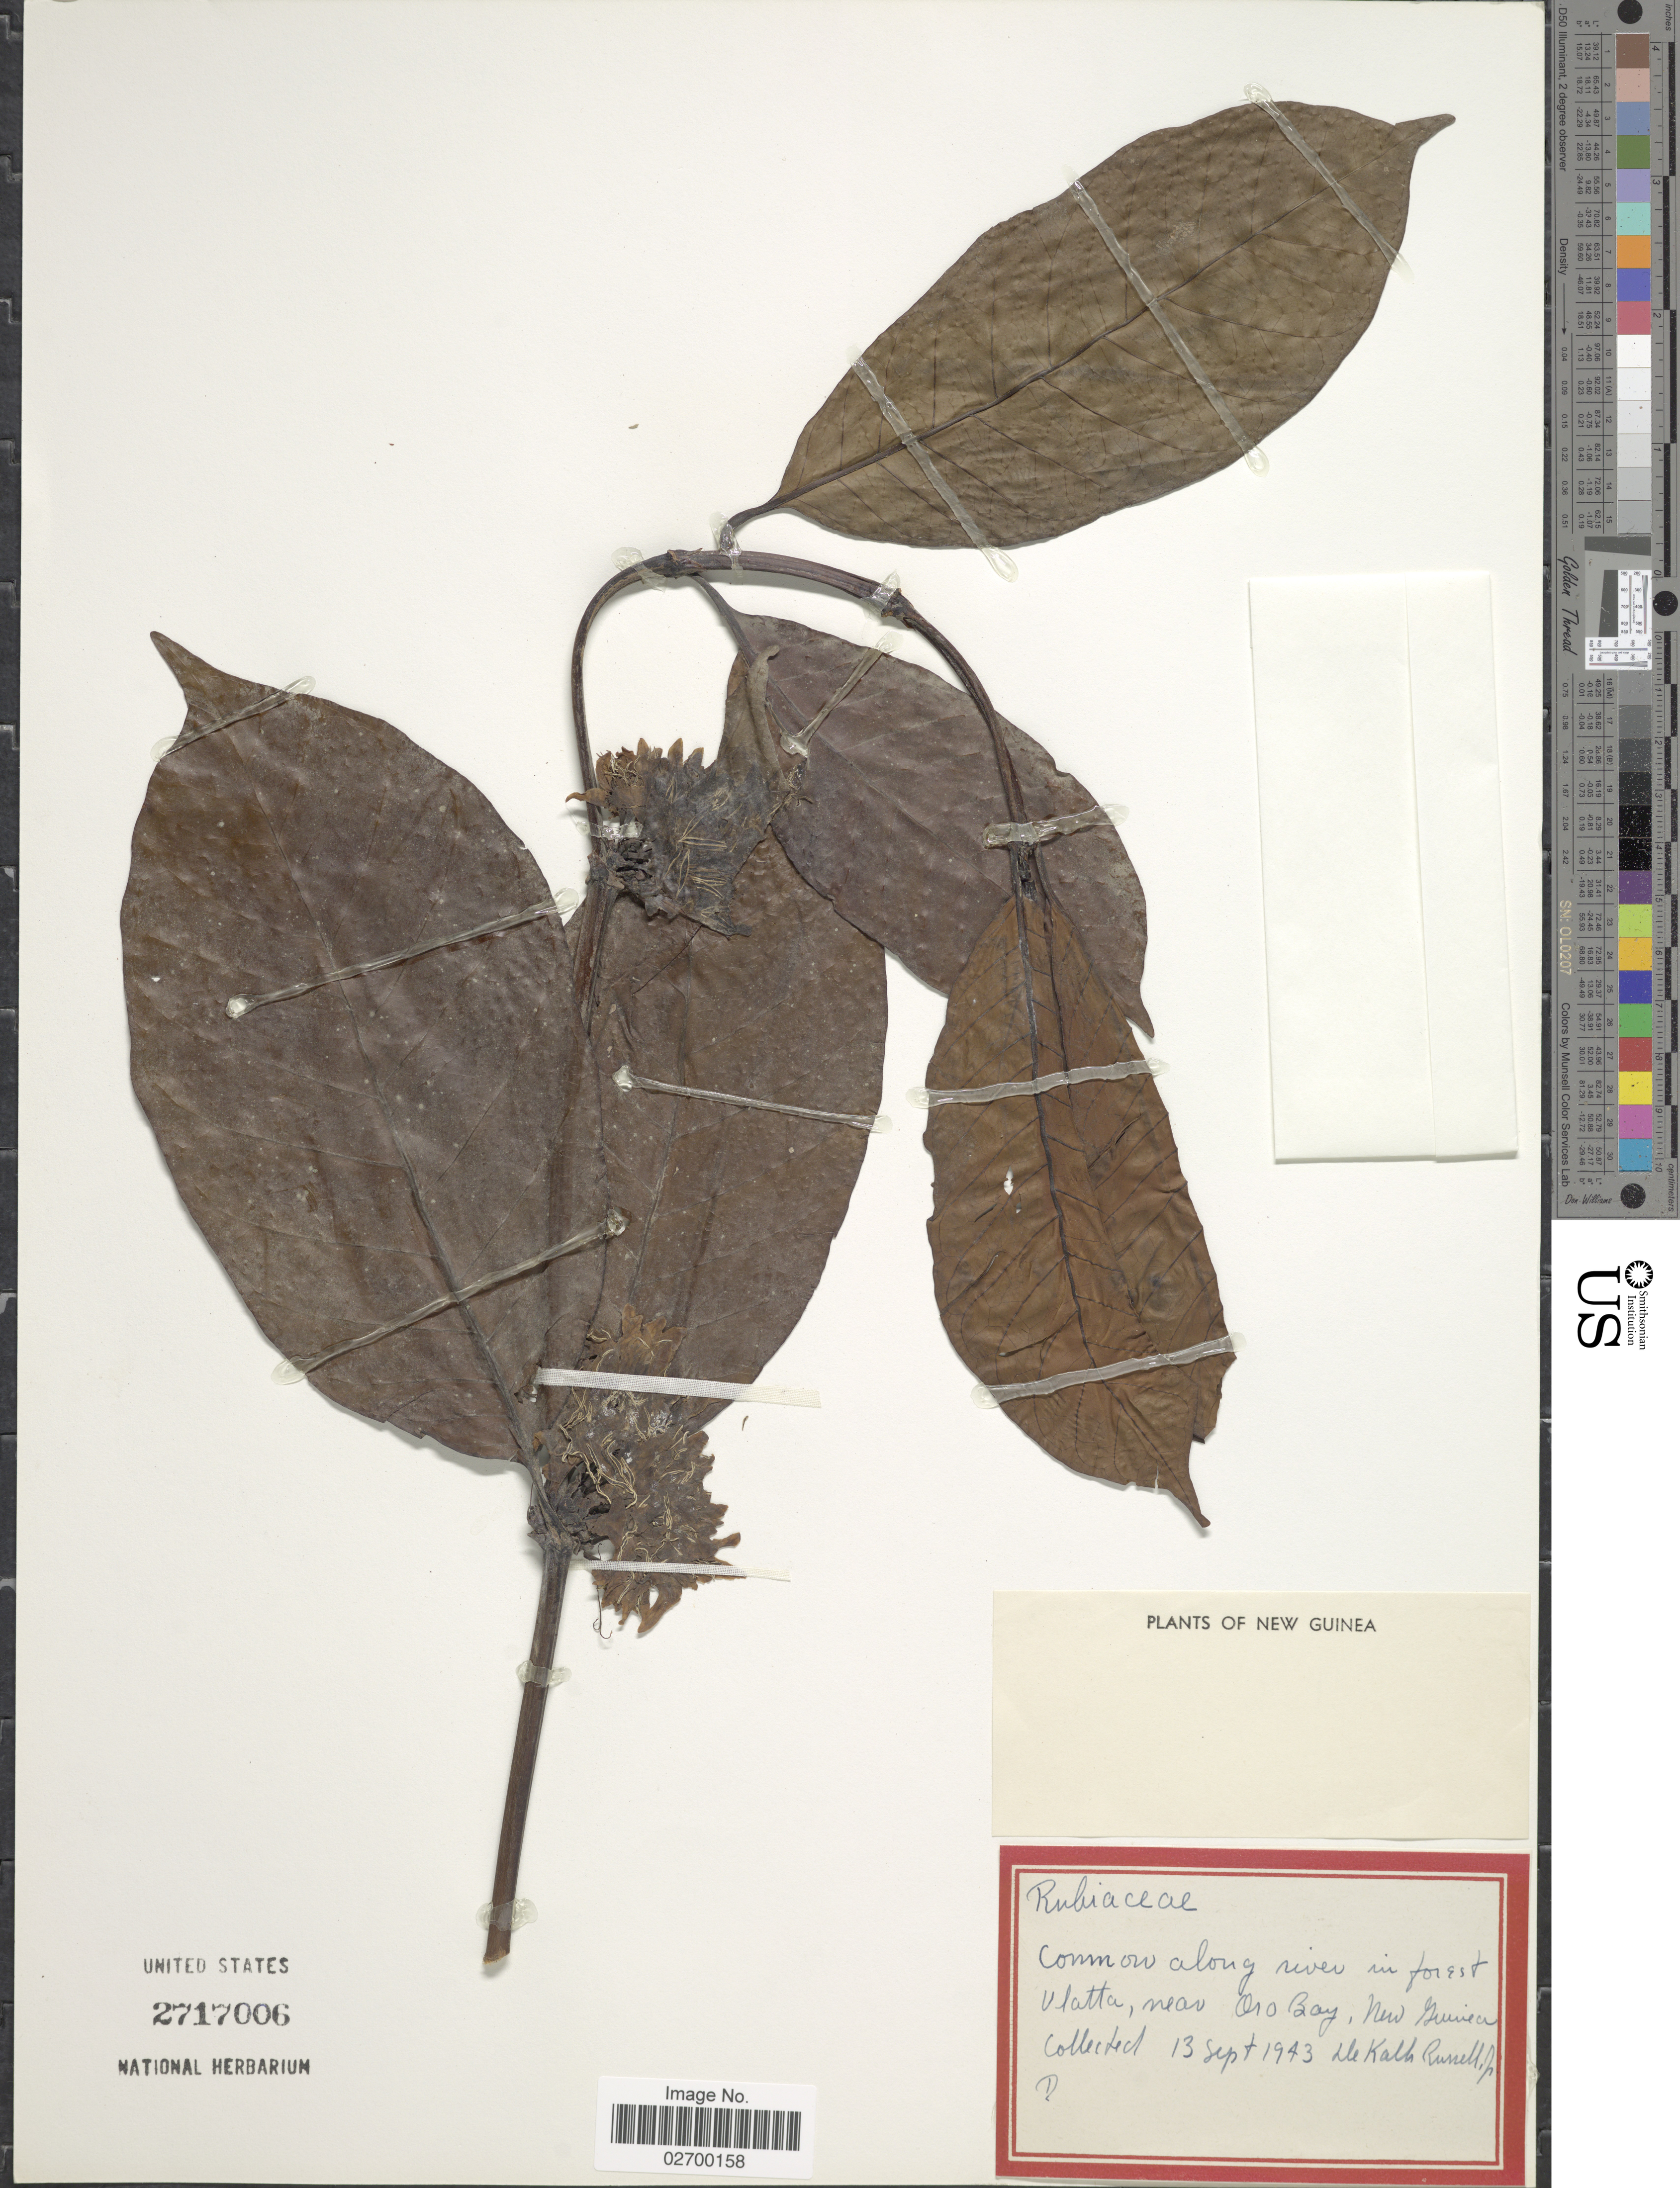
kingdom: Plantae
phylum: Tracheophyta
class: Magnoliopsida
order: Gentianales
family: Rubiaceae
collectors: D. K. Russell Jr.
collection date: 1943-09-13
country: Papua New Guinea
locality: Along river in forest Ulatta, near Oro Bay, New Guinea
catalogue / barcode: US 2717006